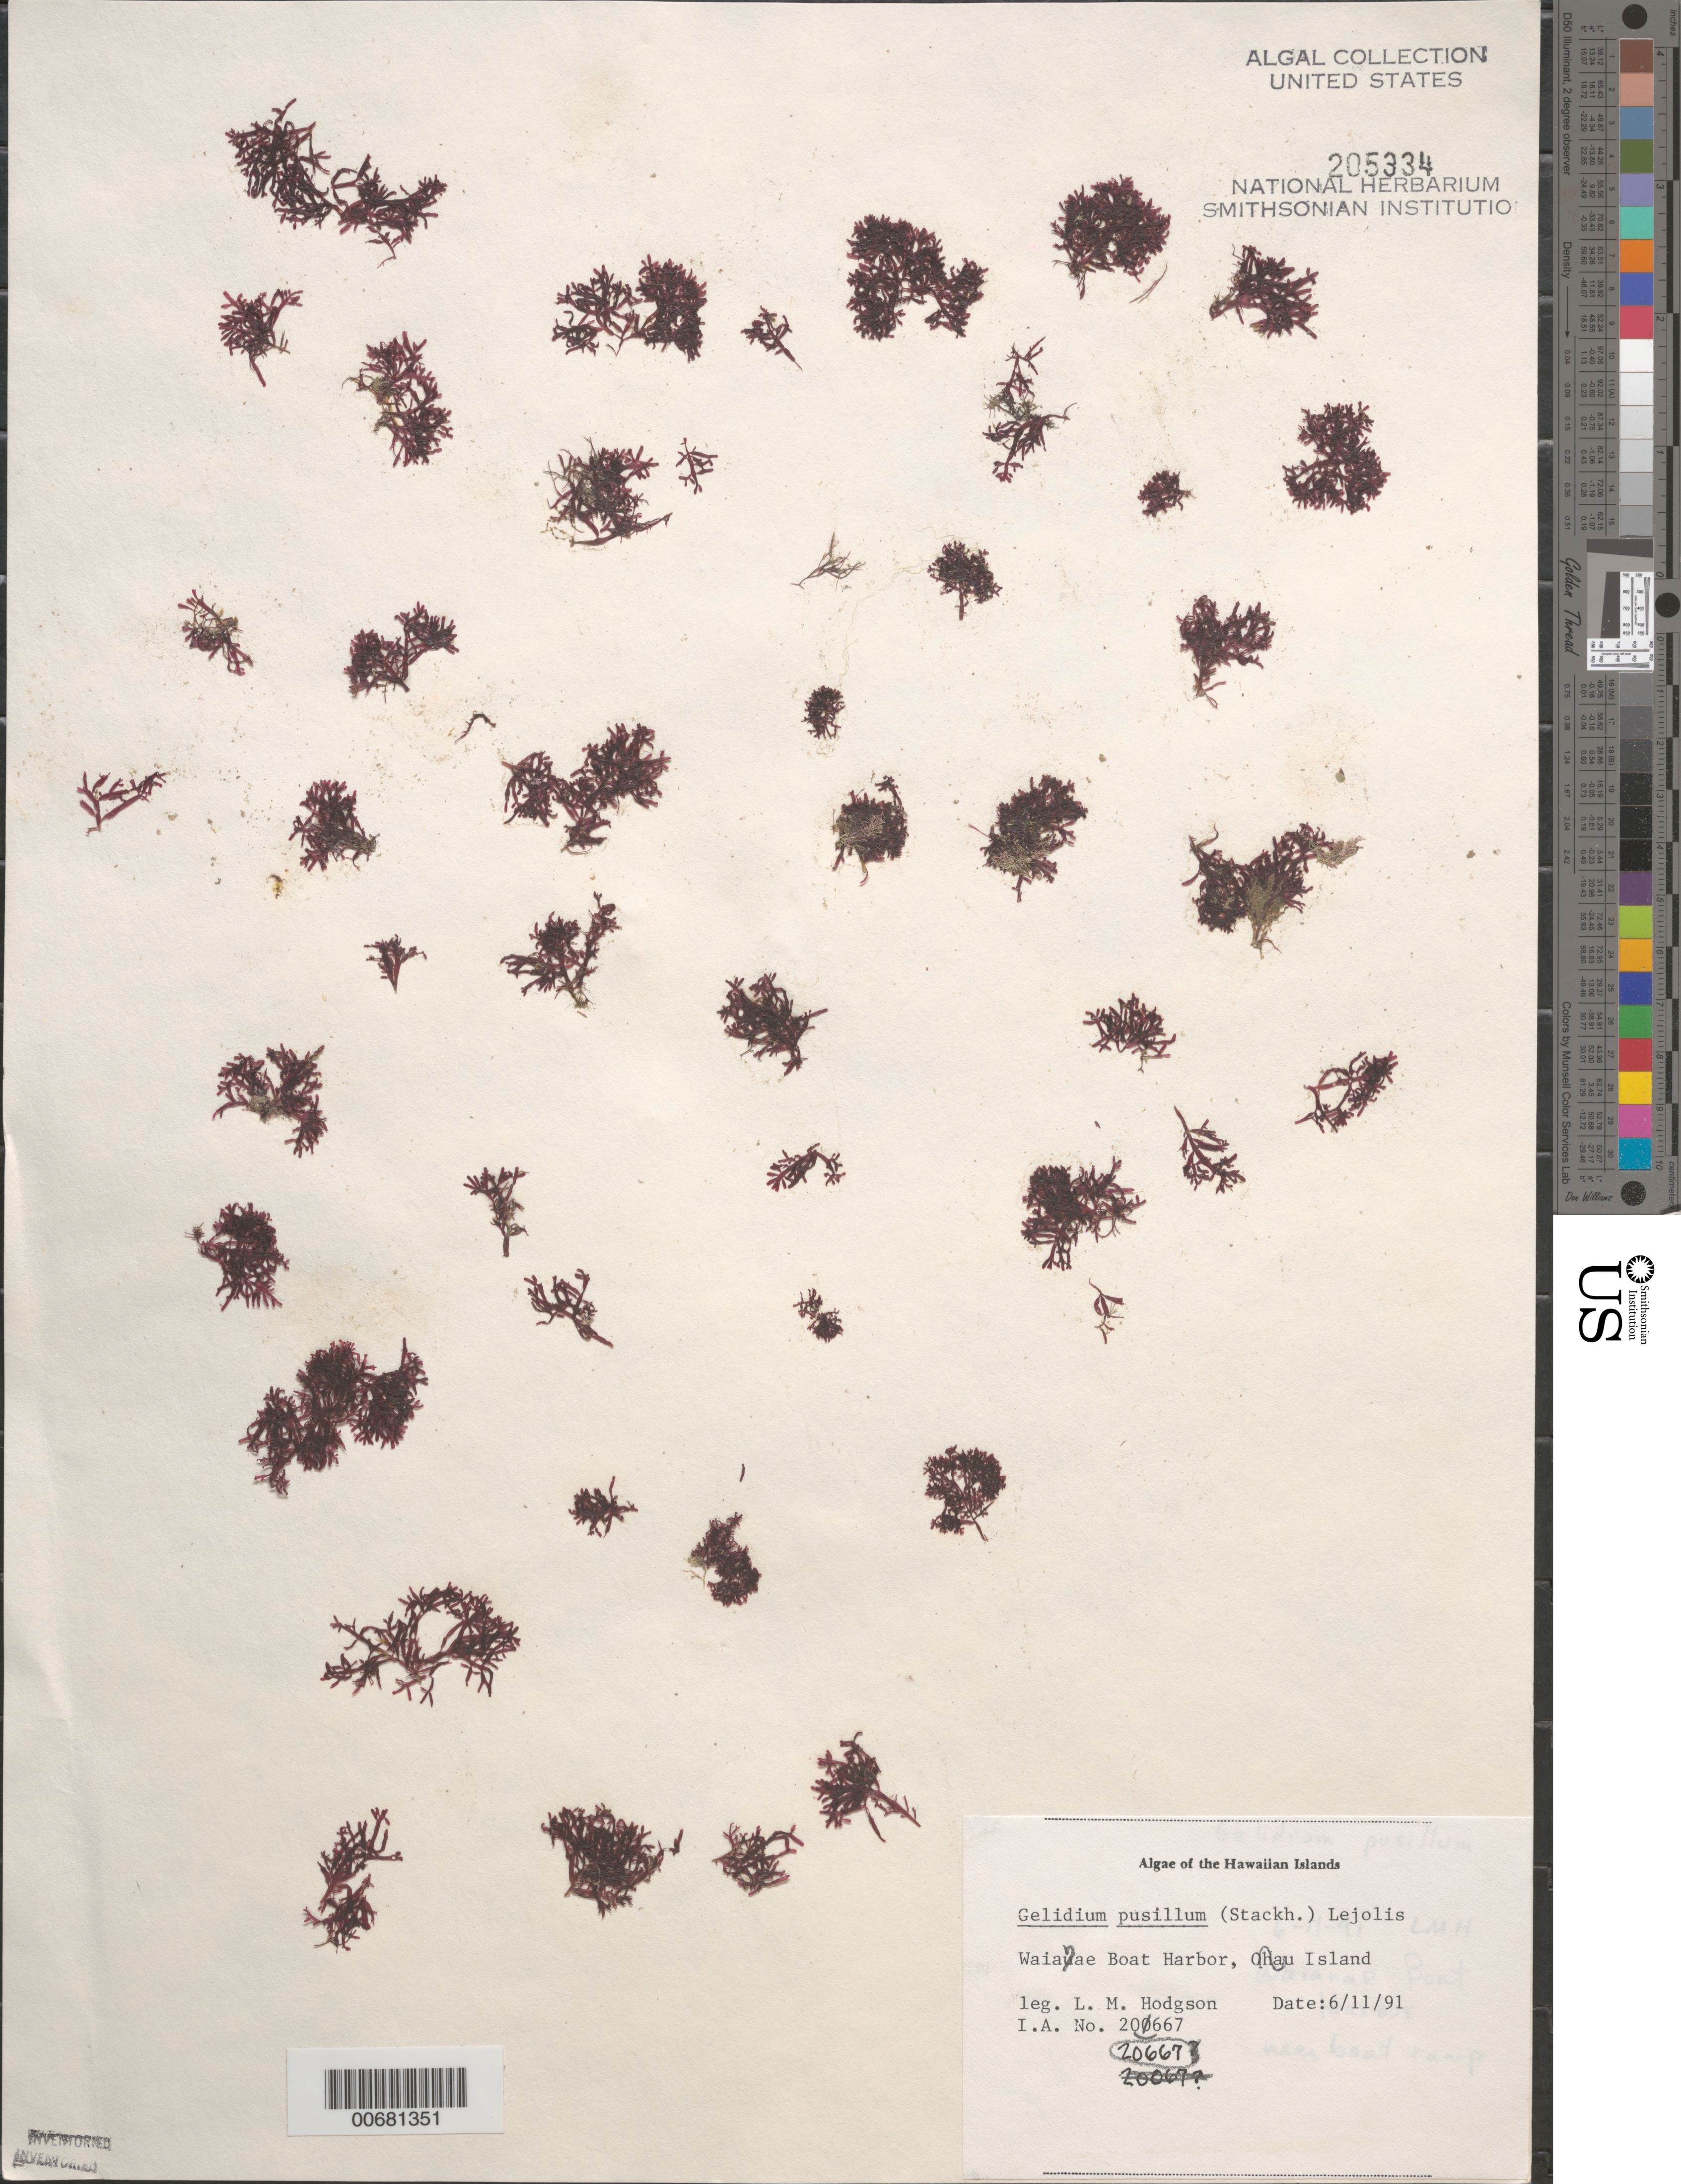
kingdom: Plantae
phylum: Rhodophyta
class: Florideophyceae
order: Gelidiales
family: Gelidiaceae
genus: Gelidium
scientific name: Gelidium pusillum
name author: (Stackh.) Le Jol.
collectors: L. M. Hodgson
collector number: IAA 20667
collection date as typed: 11 Jun 1991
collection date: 1991-06-11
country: United States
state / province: Hawaii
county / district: Honolulu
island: Oahu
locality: Waianae Boat Harbor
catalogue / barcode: US 205334